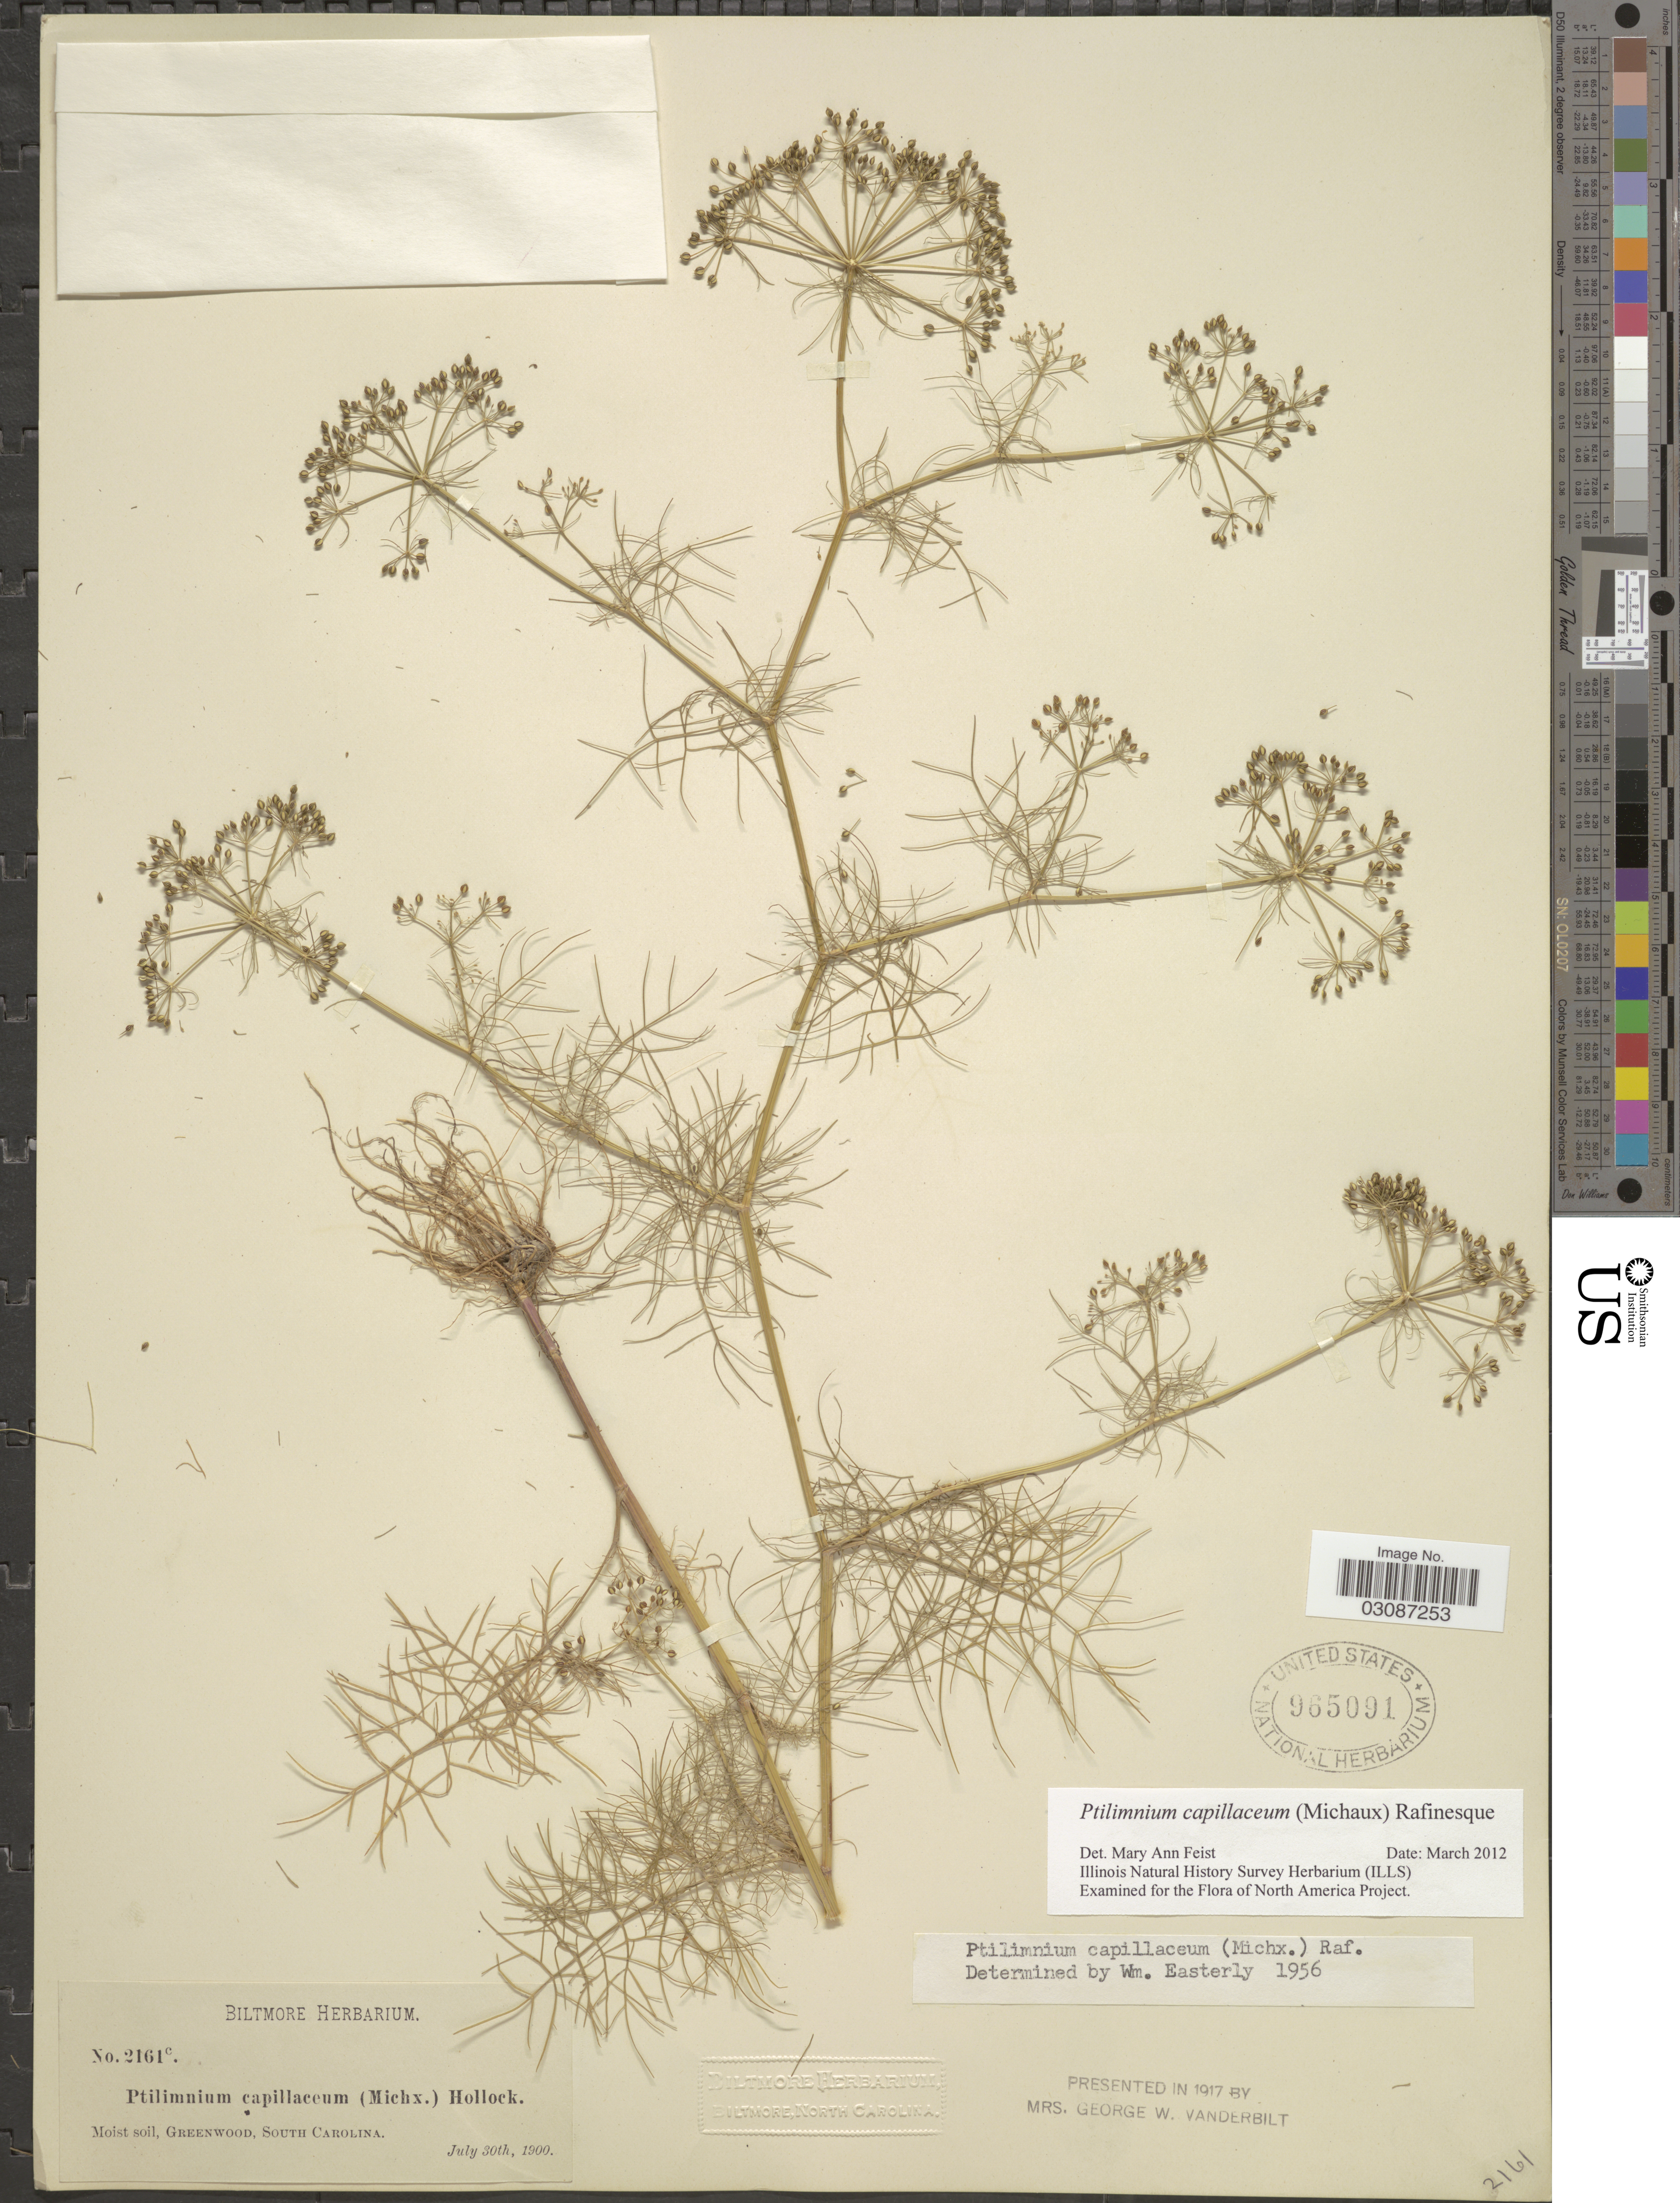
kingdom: Plantae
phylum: Tracheophyta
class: Magnoliopsida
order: Apiales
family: Apiaceae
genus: Ptilimnium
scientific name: Ptilimnium capillaceum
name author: (Michx.) Raf.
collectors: ex herb. Biltmore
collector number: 2161c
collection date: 1900-07-30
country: United States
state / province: South Carolina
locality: Greenwood.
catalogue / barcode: US 965091